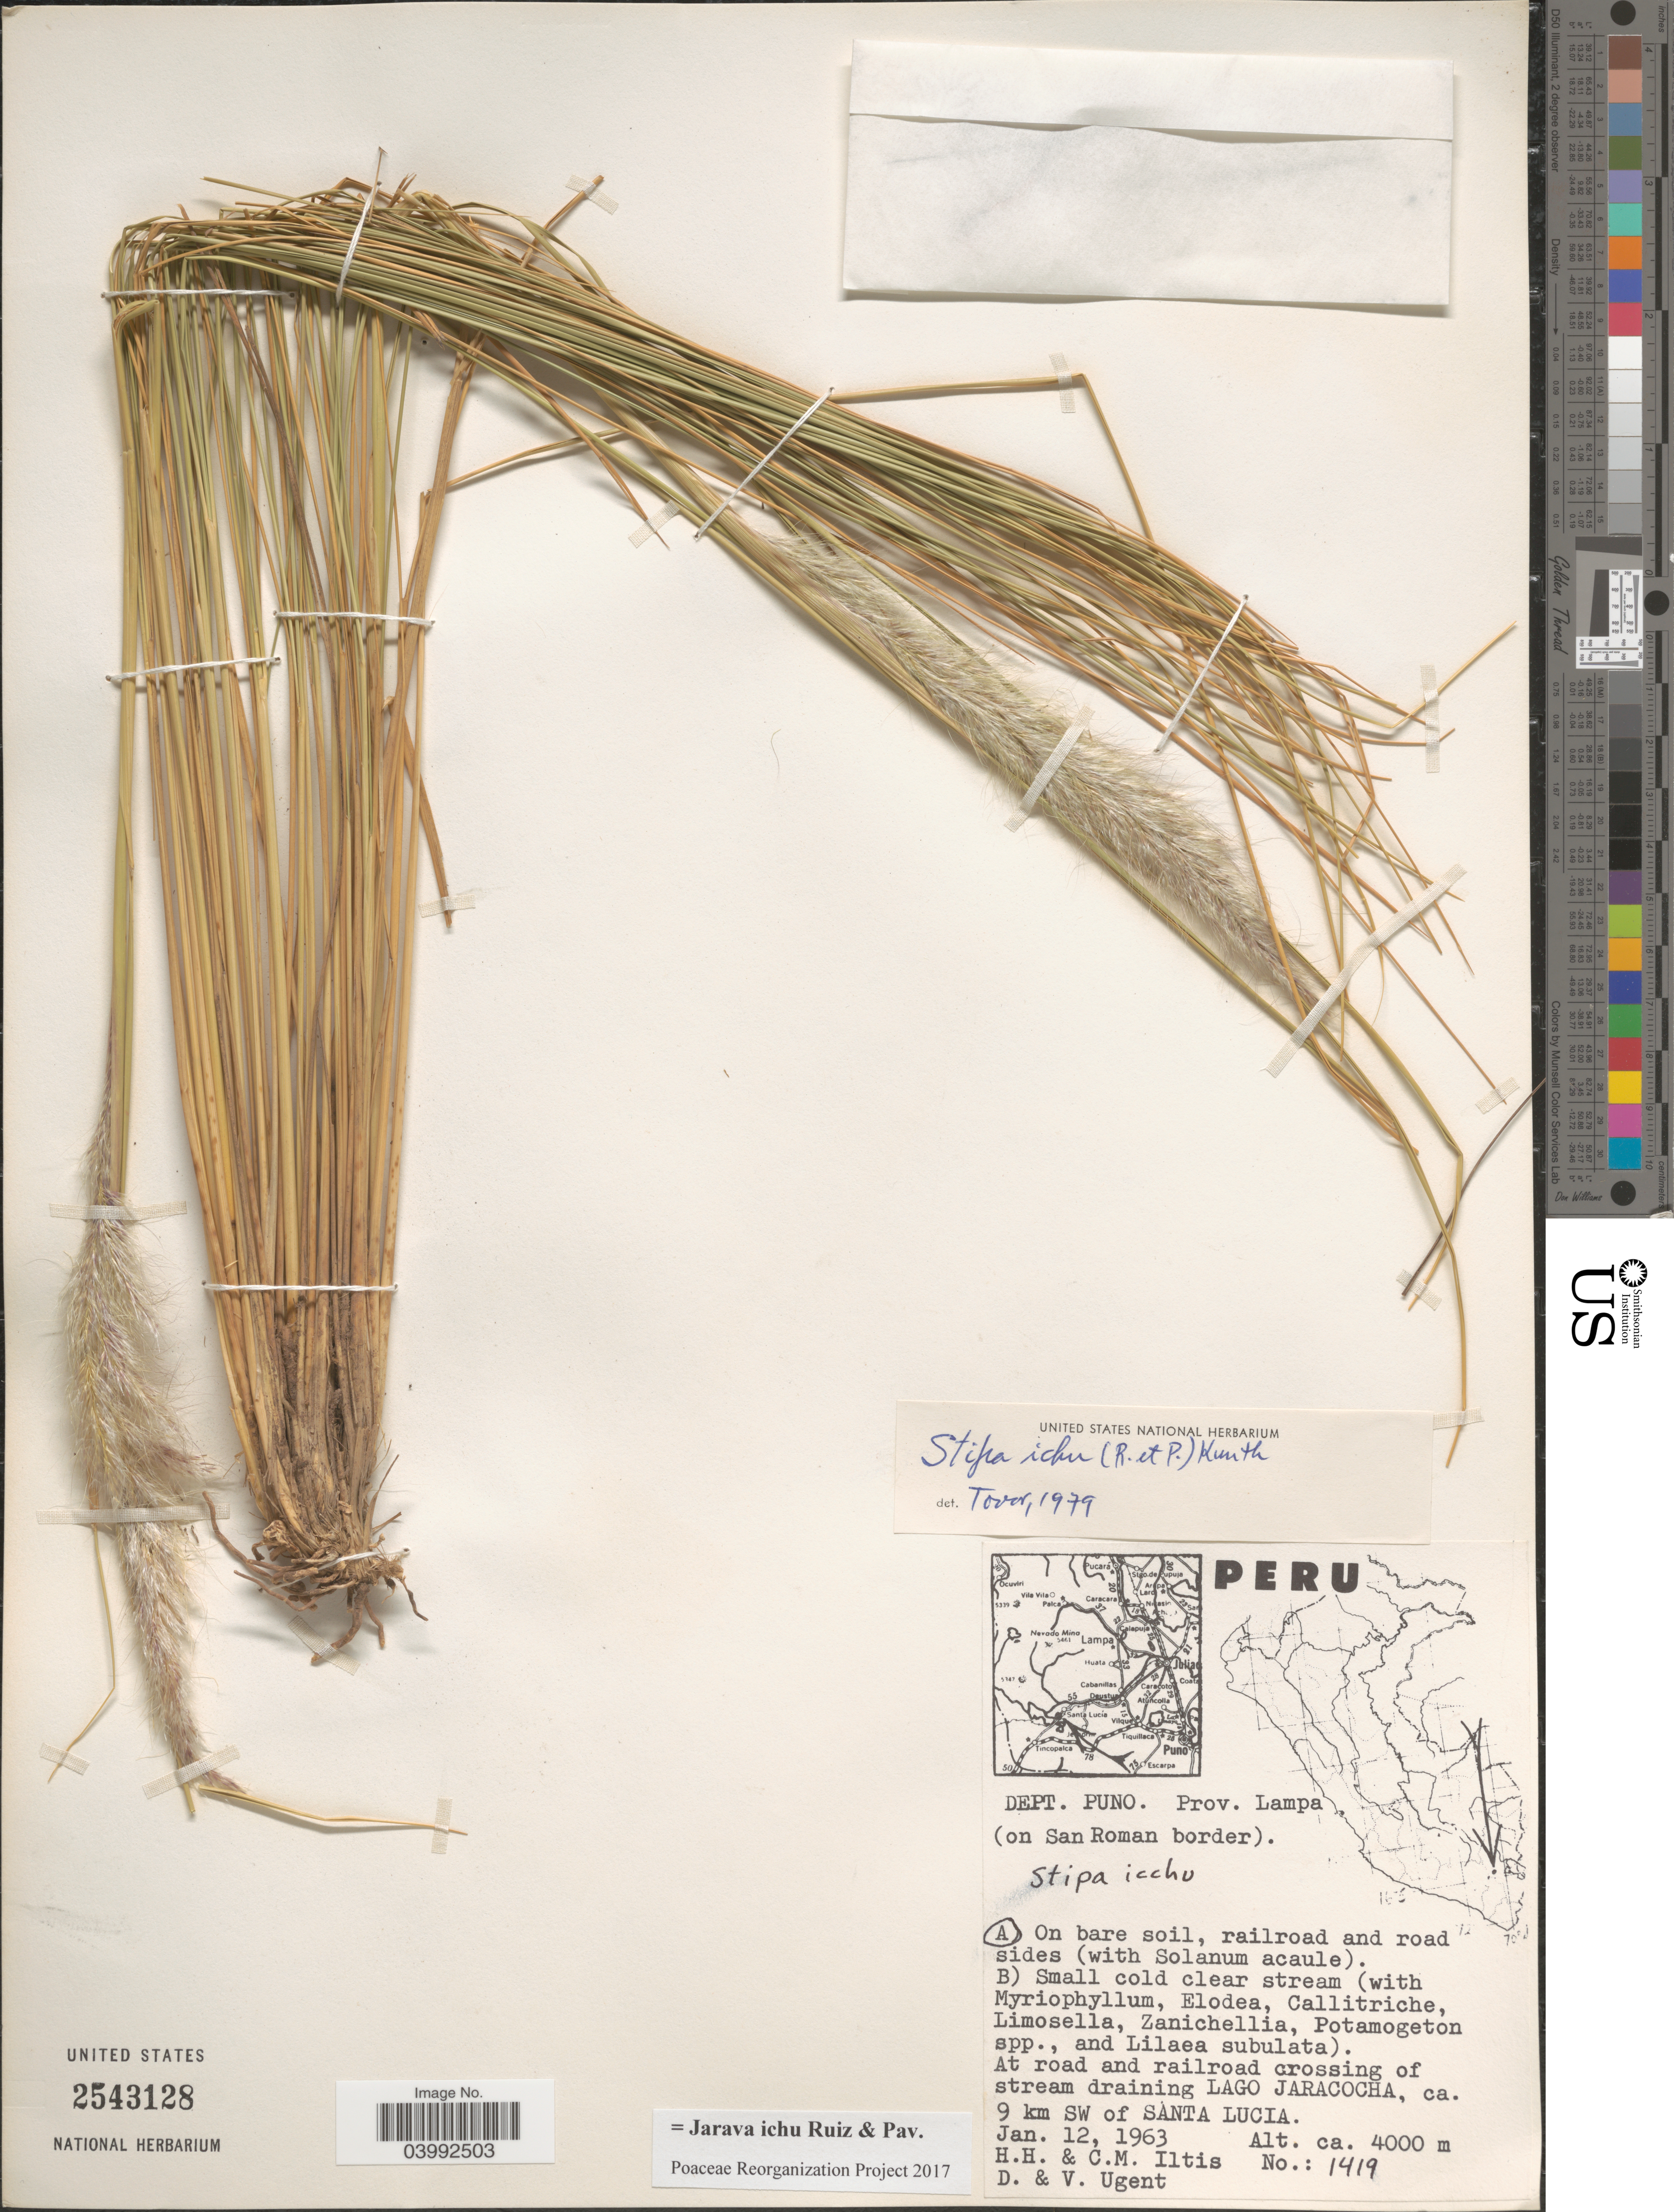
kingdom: Plantae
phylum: Tracheophyta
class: Liliopsida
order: Poales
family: Poaceae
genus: Jarava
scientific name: Jarava ichu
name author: Ruiz & Pav.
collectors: H. H. Iltis, C. M Iltis, D. Ugent & V. Ugent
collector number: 1419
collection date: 1963-01-12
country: Peru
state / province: Puno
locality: Dept. Puno. Prov. Lampa (on San Roman border). At road and railroad crossing of stream draining Lago Jaracocha, ca. 9 km SW of Santa Lucia.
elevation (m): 4000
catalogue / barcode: US 2543128